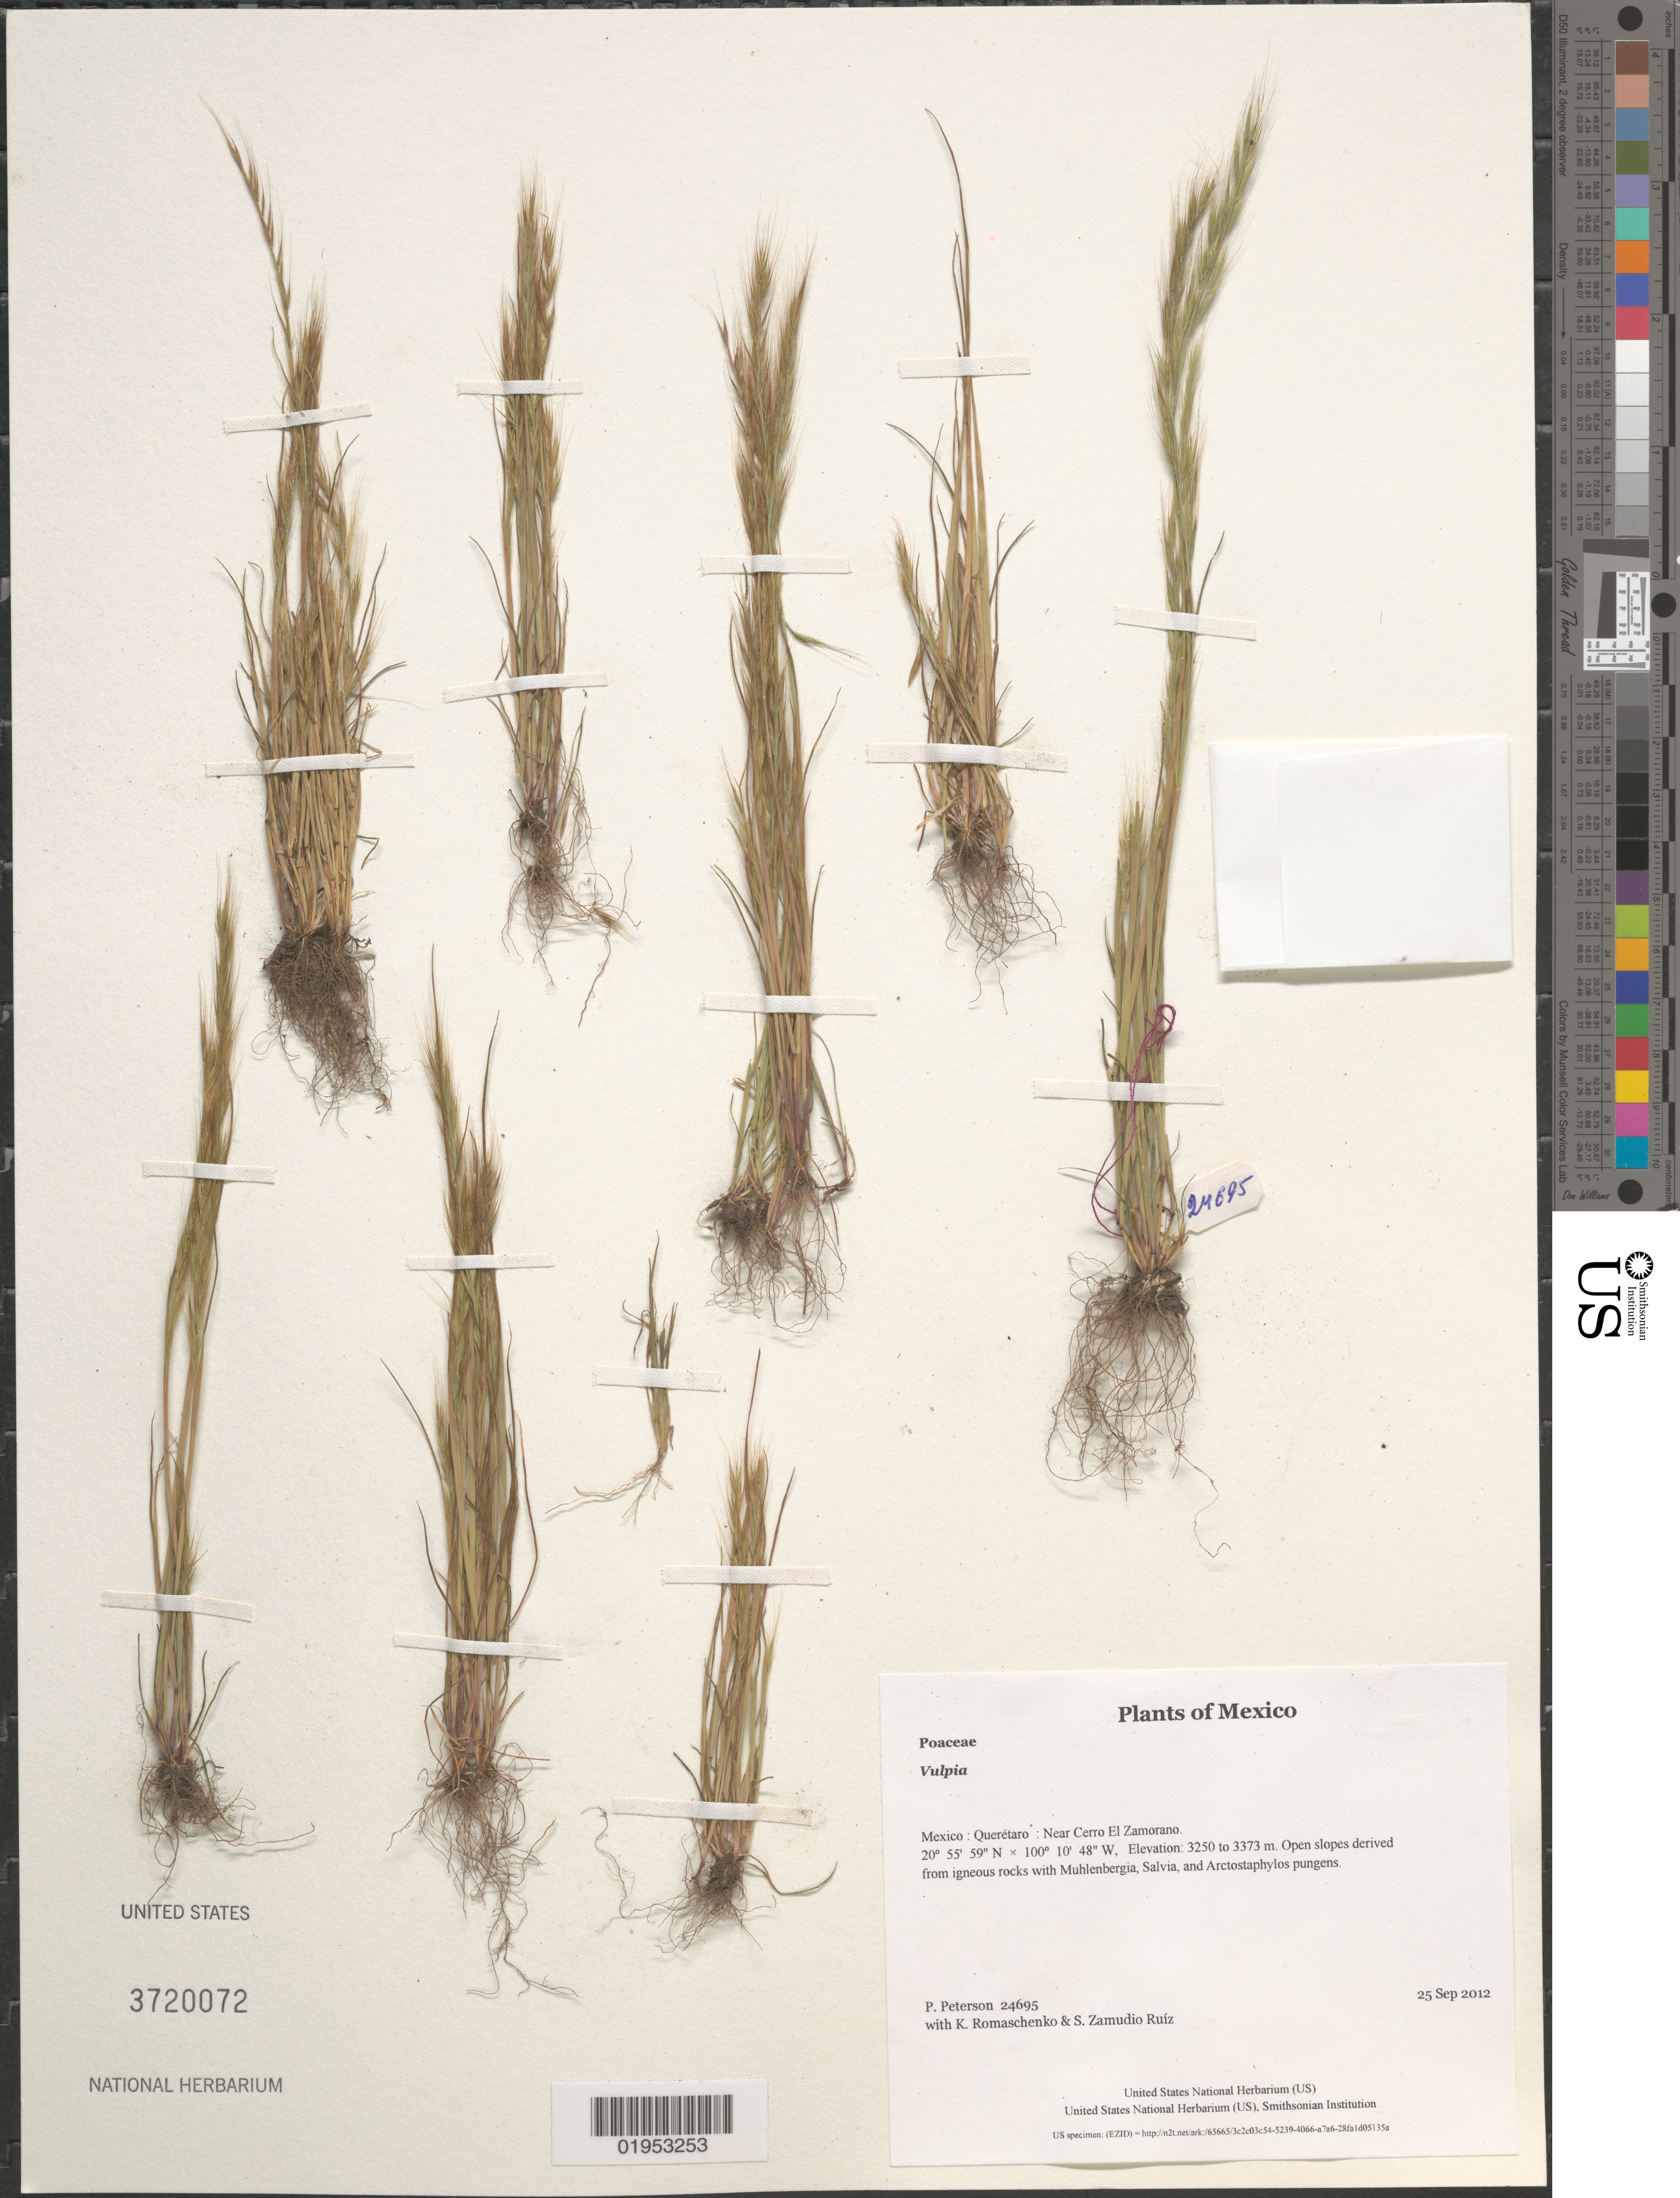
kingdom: Plantae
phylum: Tracheophyta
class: Liliopsida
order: Poales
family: Poaceae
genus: Vulpia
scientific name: Vulpia sp.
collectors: P. M. Peterson, K. Romaschenko & S. Zamudio Ruíz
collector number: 24695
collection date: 2012-09-25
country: Mexico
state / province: Querétaro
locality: Near Cerro El Zamorano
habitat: Open slopes derived from igneous rocks with Muhlenbergia, Salvia, and Arctostaphylos pungens.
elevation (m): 3250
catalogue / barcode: US 3720072